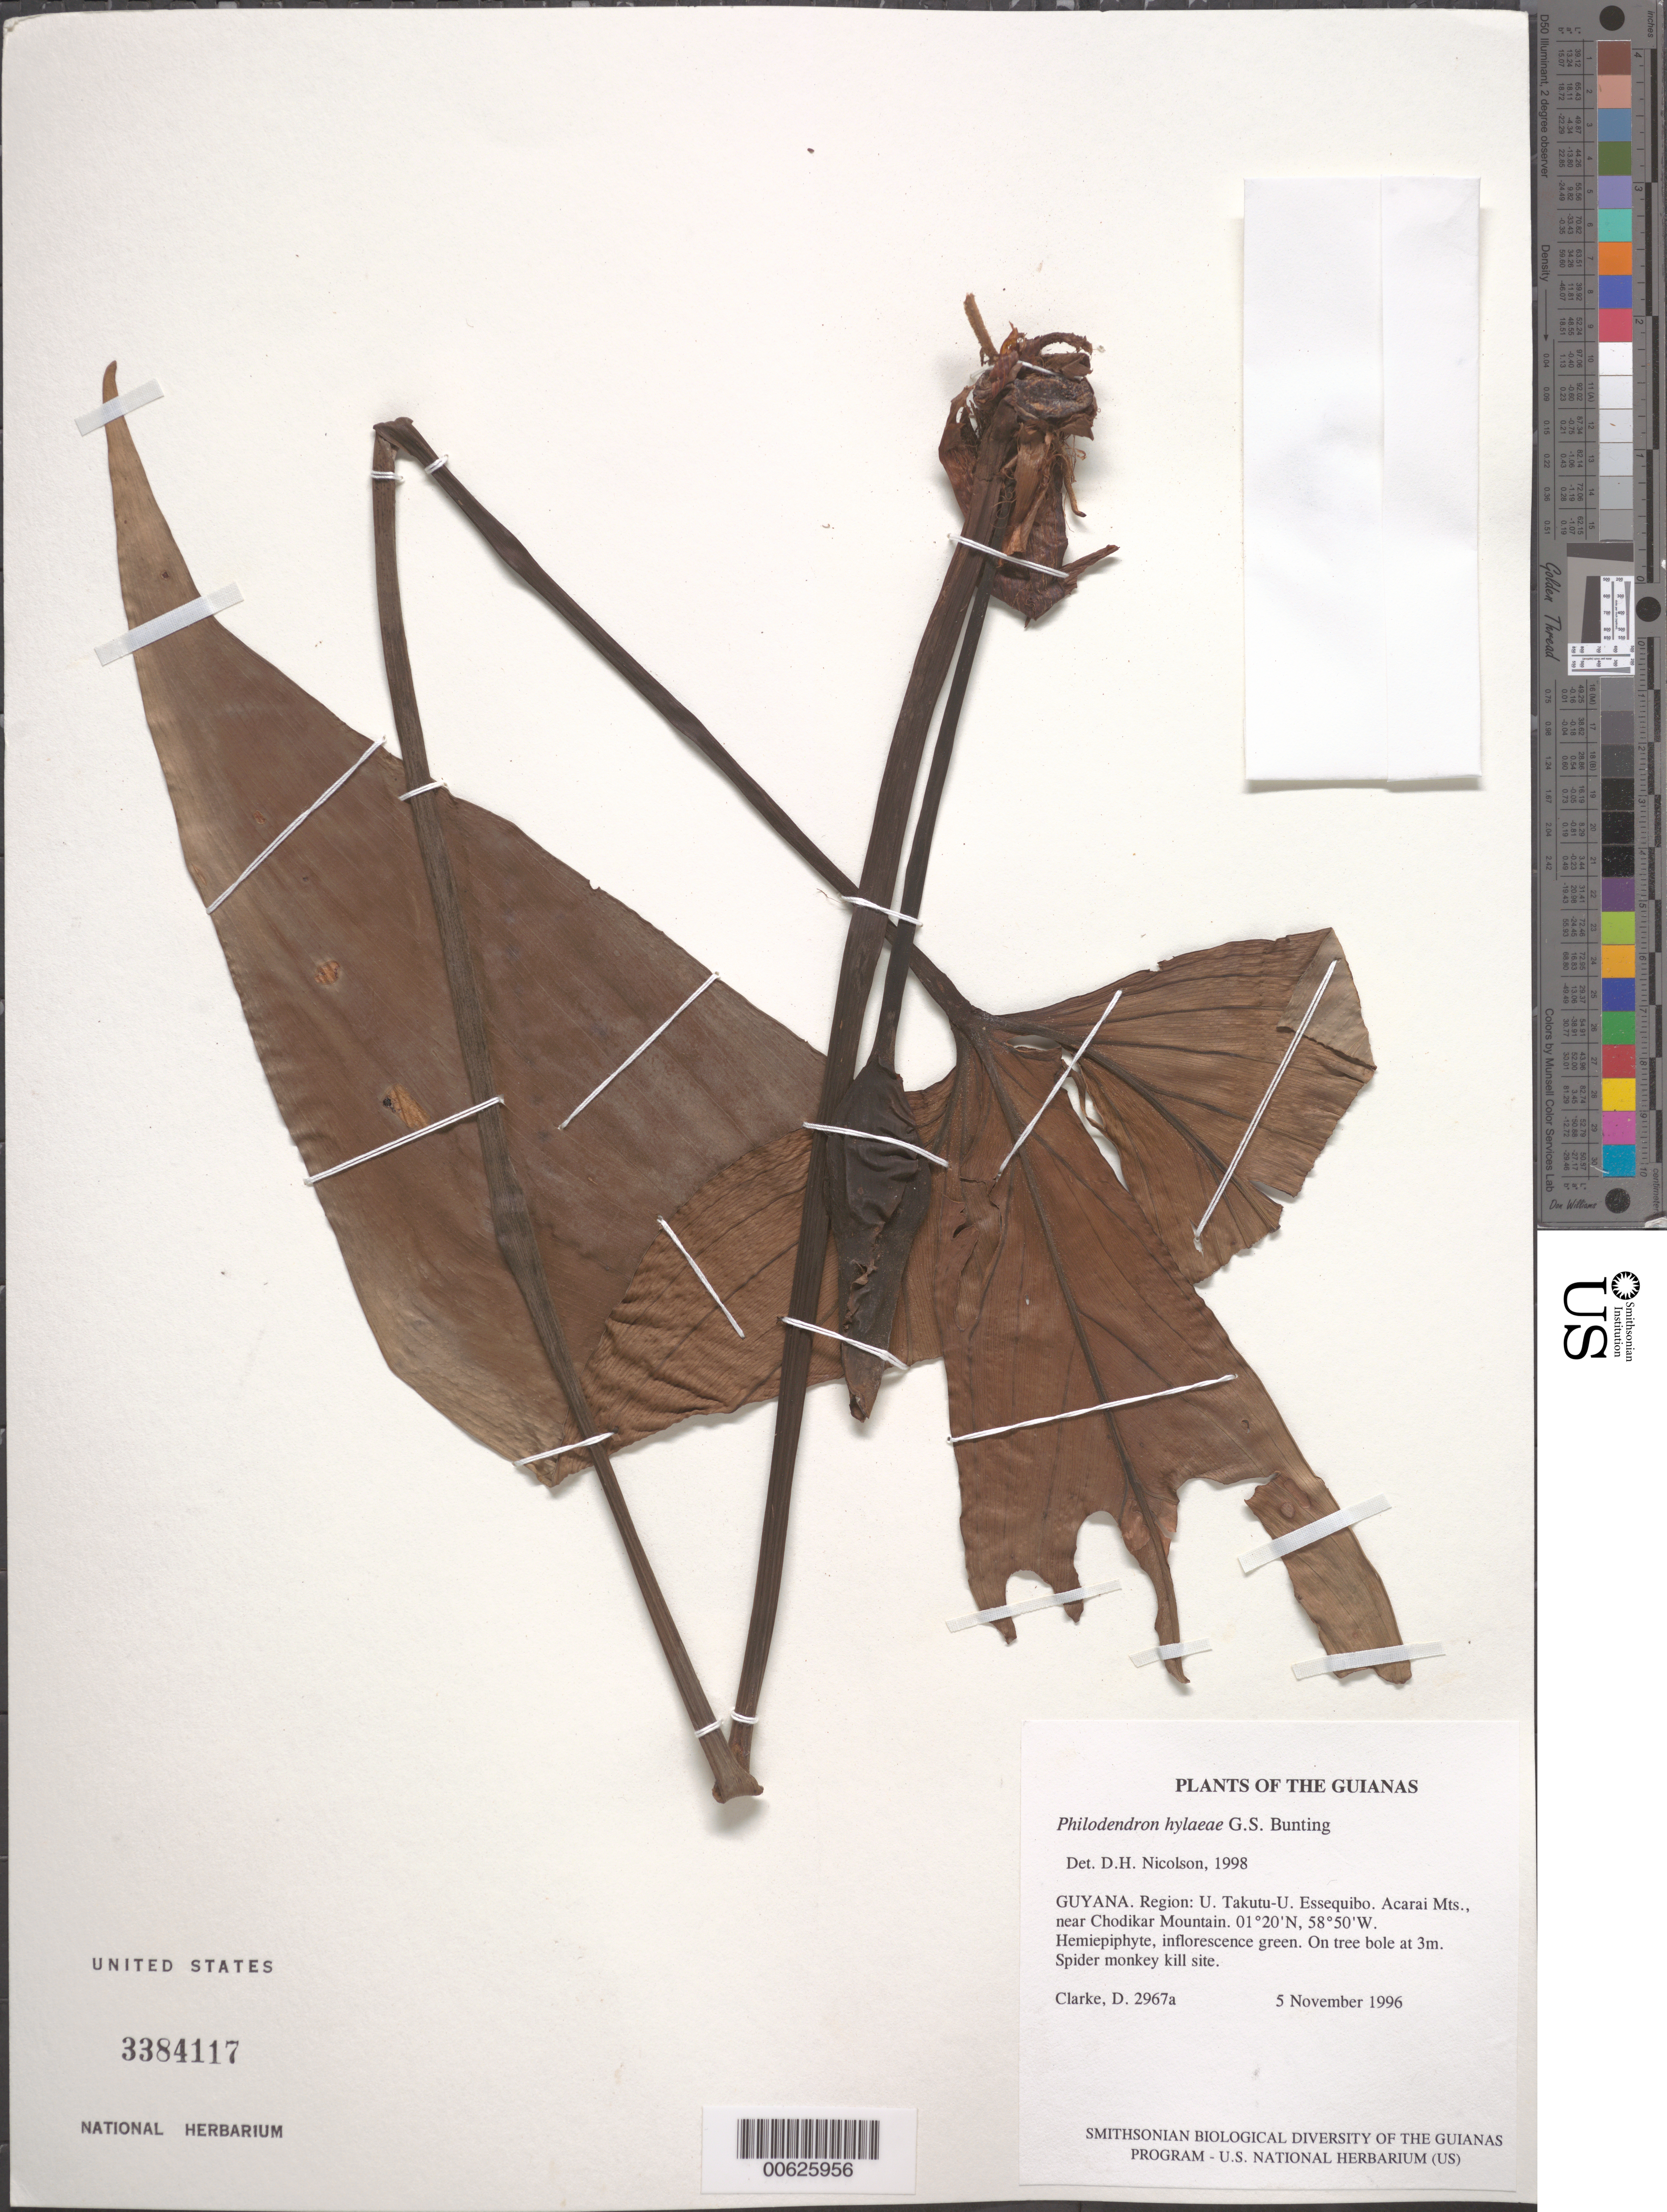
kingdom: Plantae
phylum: Tracheophyta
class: Liliopsida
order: Alismatales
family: Araceae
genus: Philodendron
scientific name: Philodendron hylaeae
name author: G.S. Bunting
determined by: Nicolson, Dan H.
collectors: H. D. Clarke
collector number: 2967 a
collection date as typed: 5 November 1996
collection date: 1996-11-05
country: Guyana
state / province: U. Takutu-U. Essequibo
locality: Acarai Mts., near Chodikar Mountain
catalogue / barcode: US 3384117